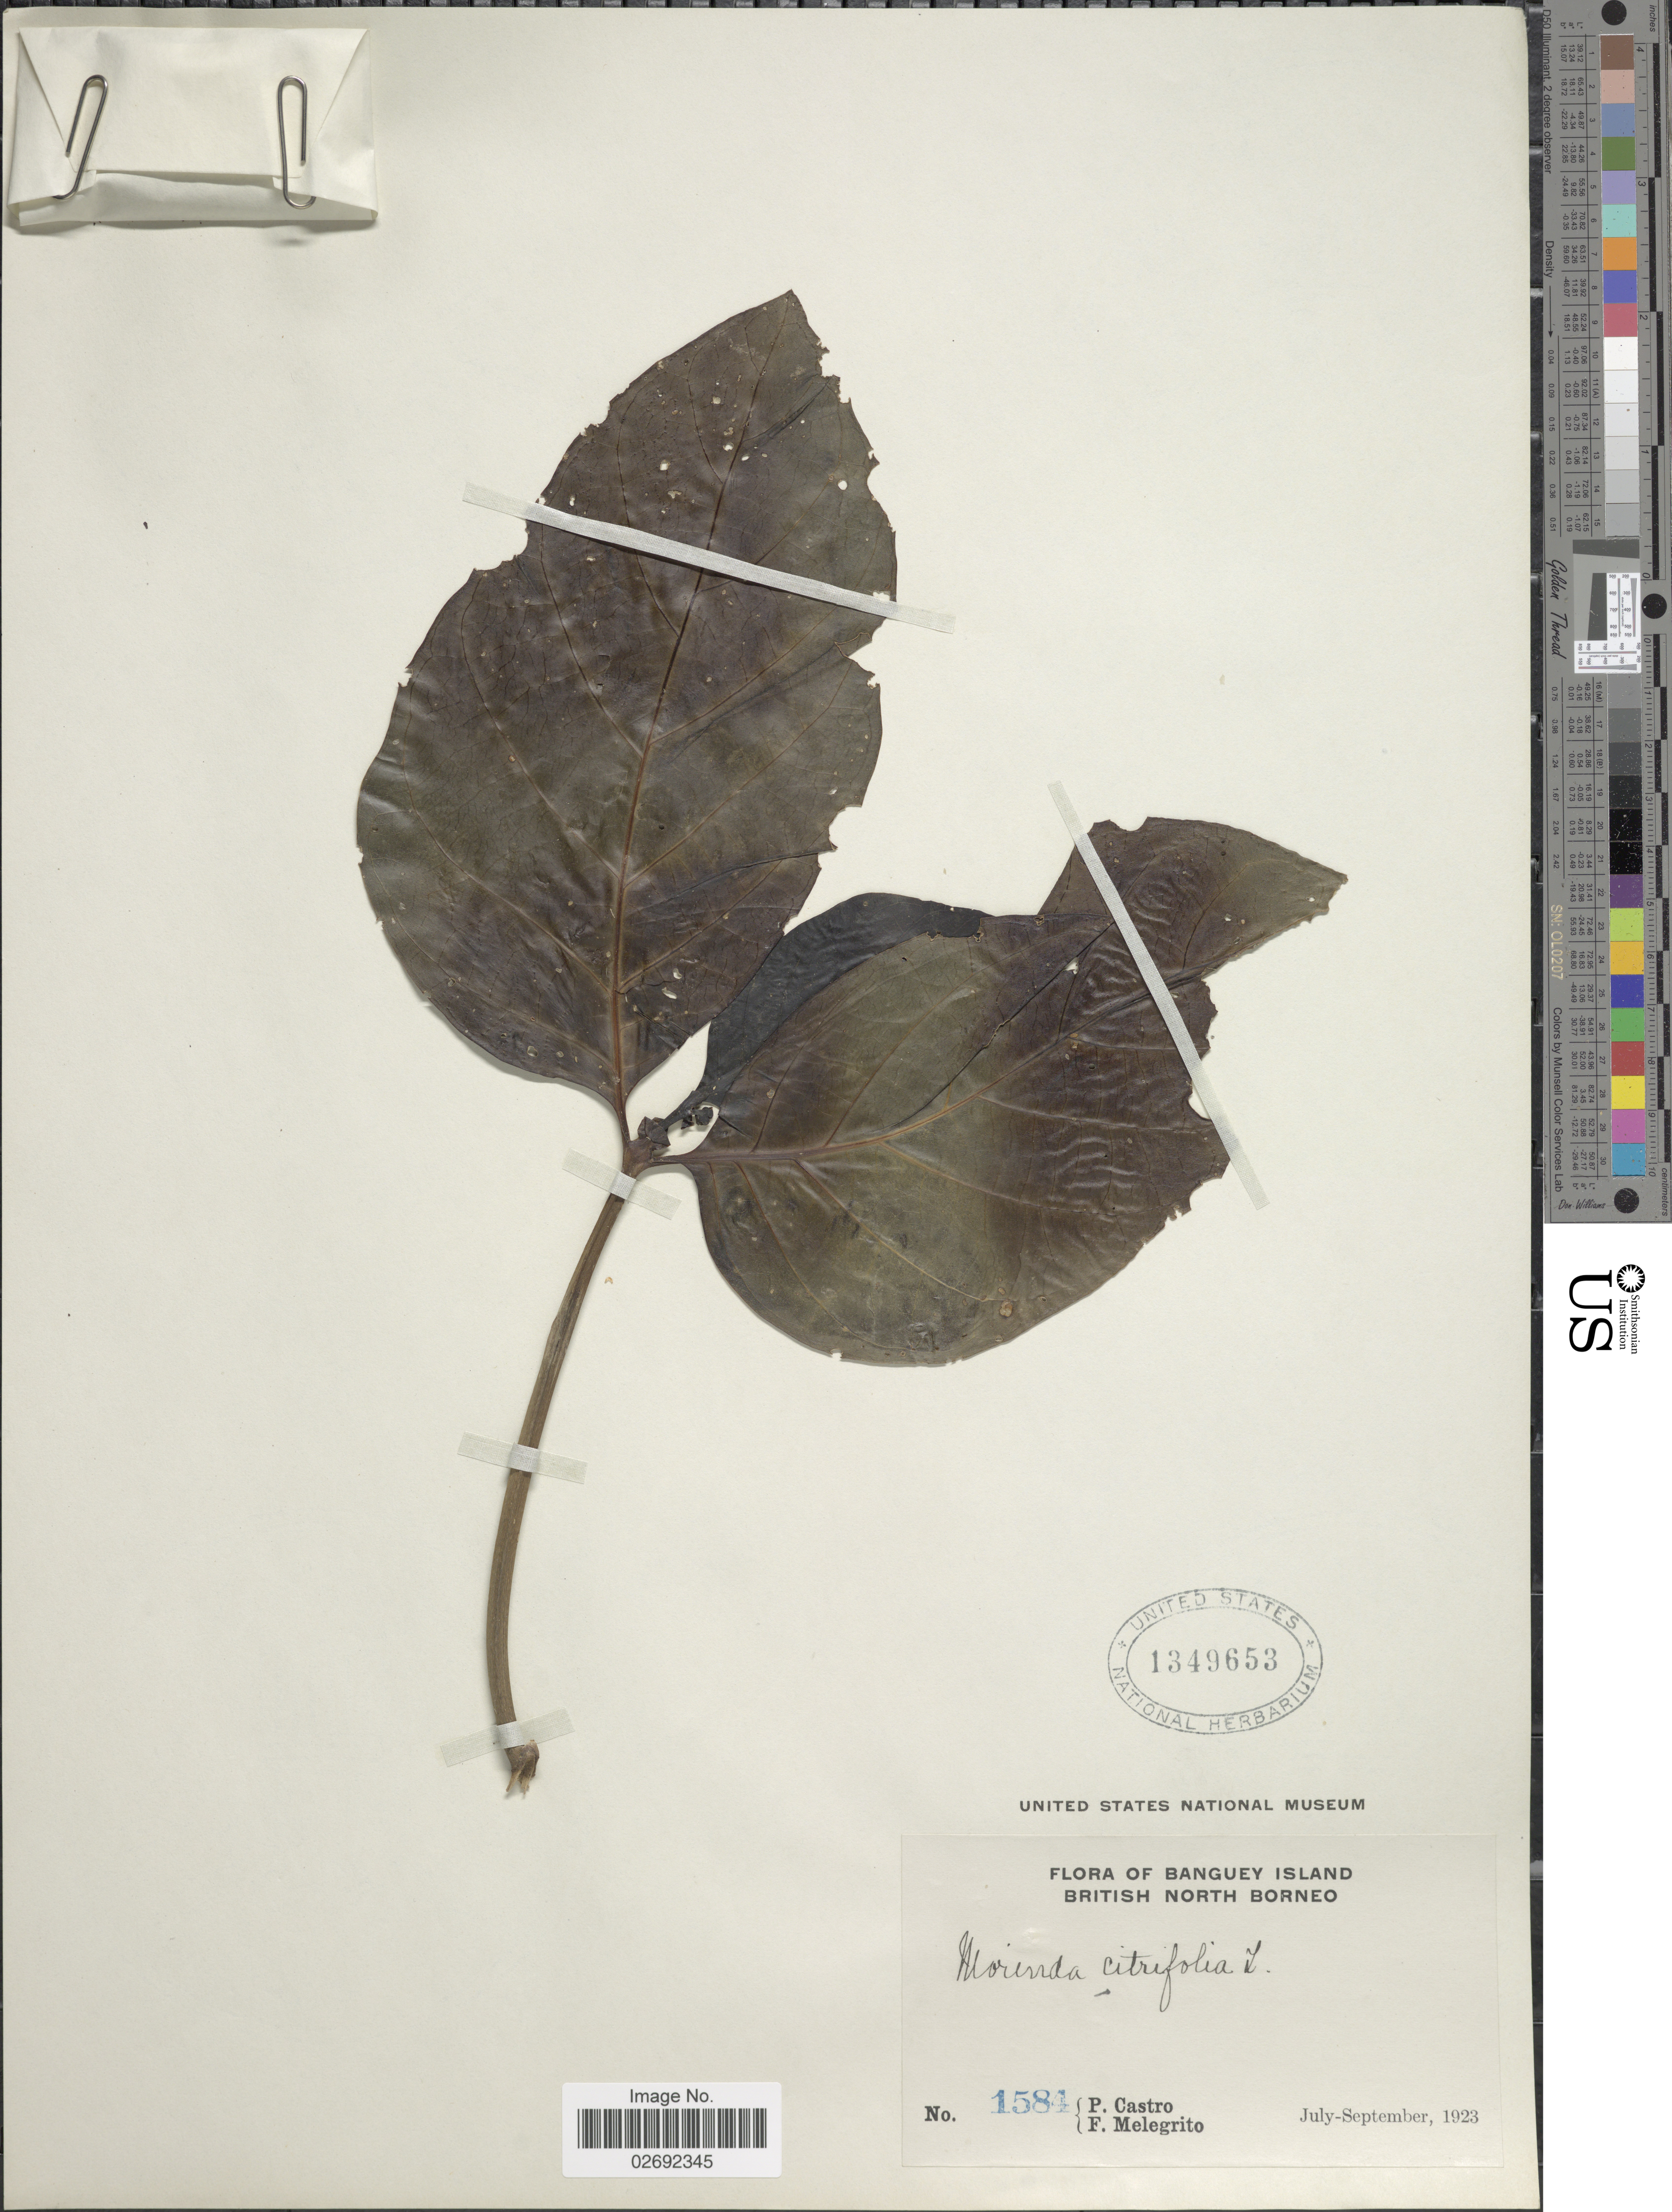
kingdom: Plantae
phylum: Tracheophyta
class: Magnoliopsida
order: Gentianales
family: Rubiaceae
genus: Morinda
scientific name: Morinda citrifolia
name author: L.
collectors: P. Castro & F. Melegrito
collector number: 1584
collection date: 1923-07/1923-09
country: Malaysia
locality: Banguey Island. British North Borneo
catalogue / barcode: US 1349653